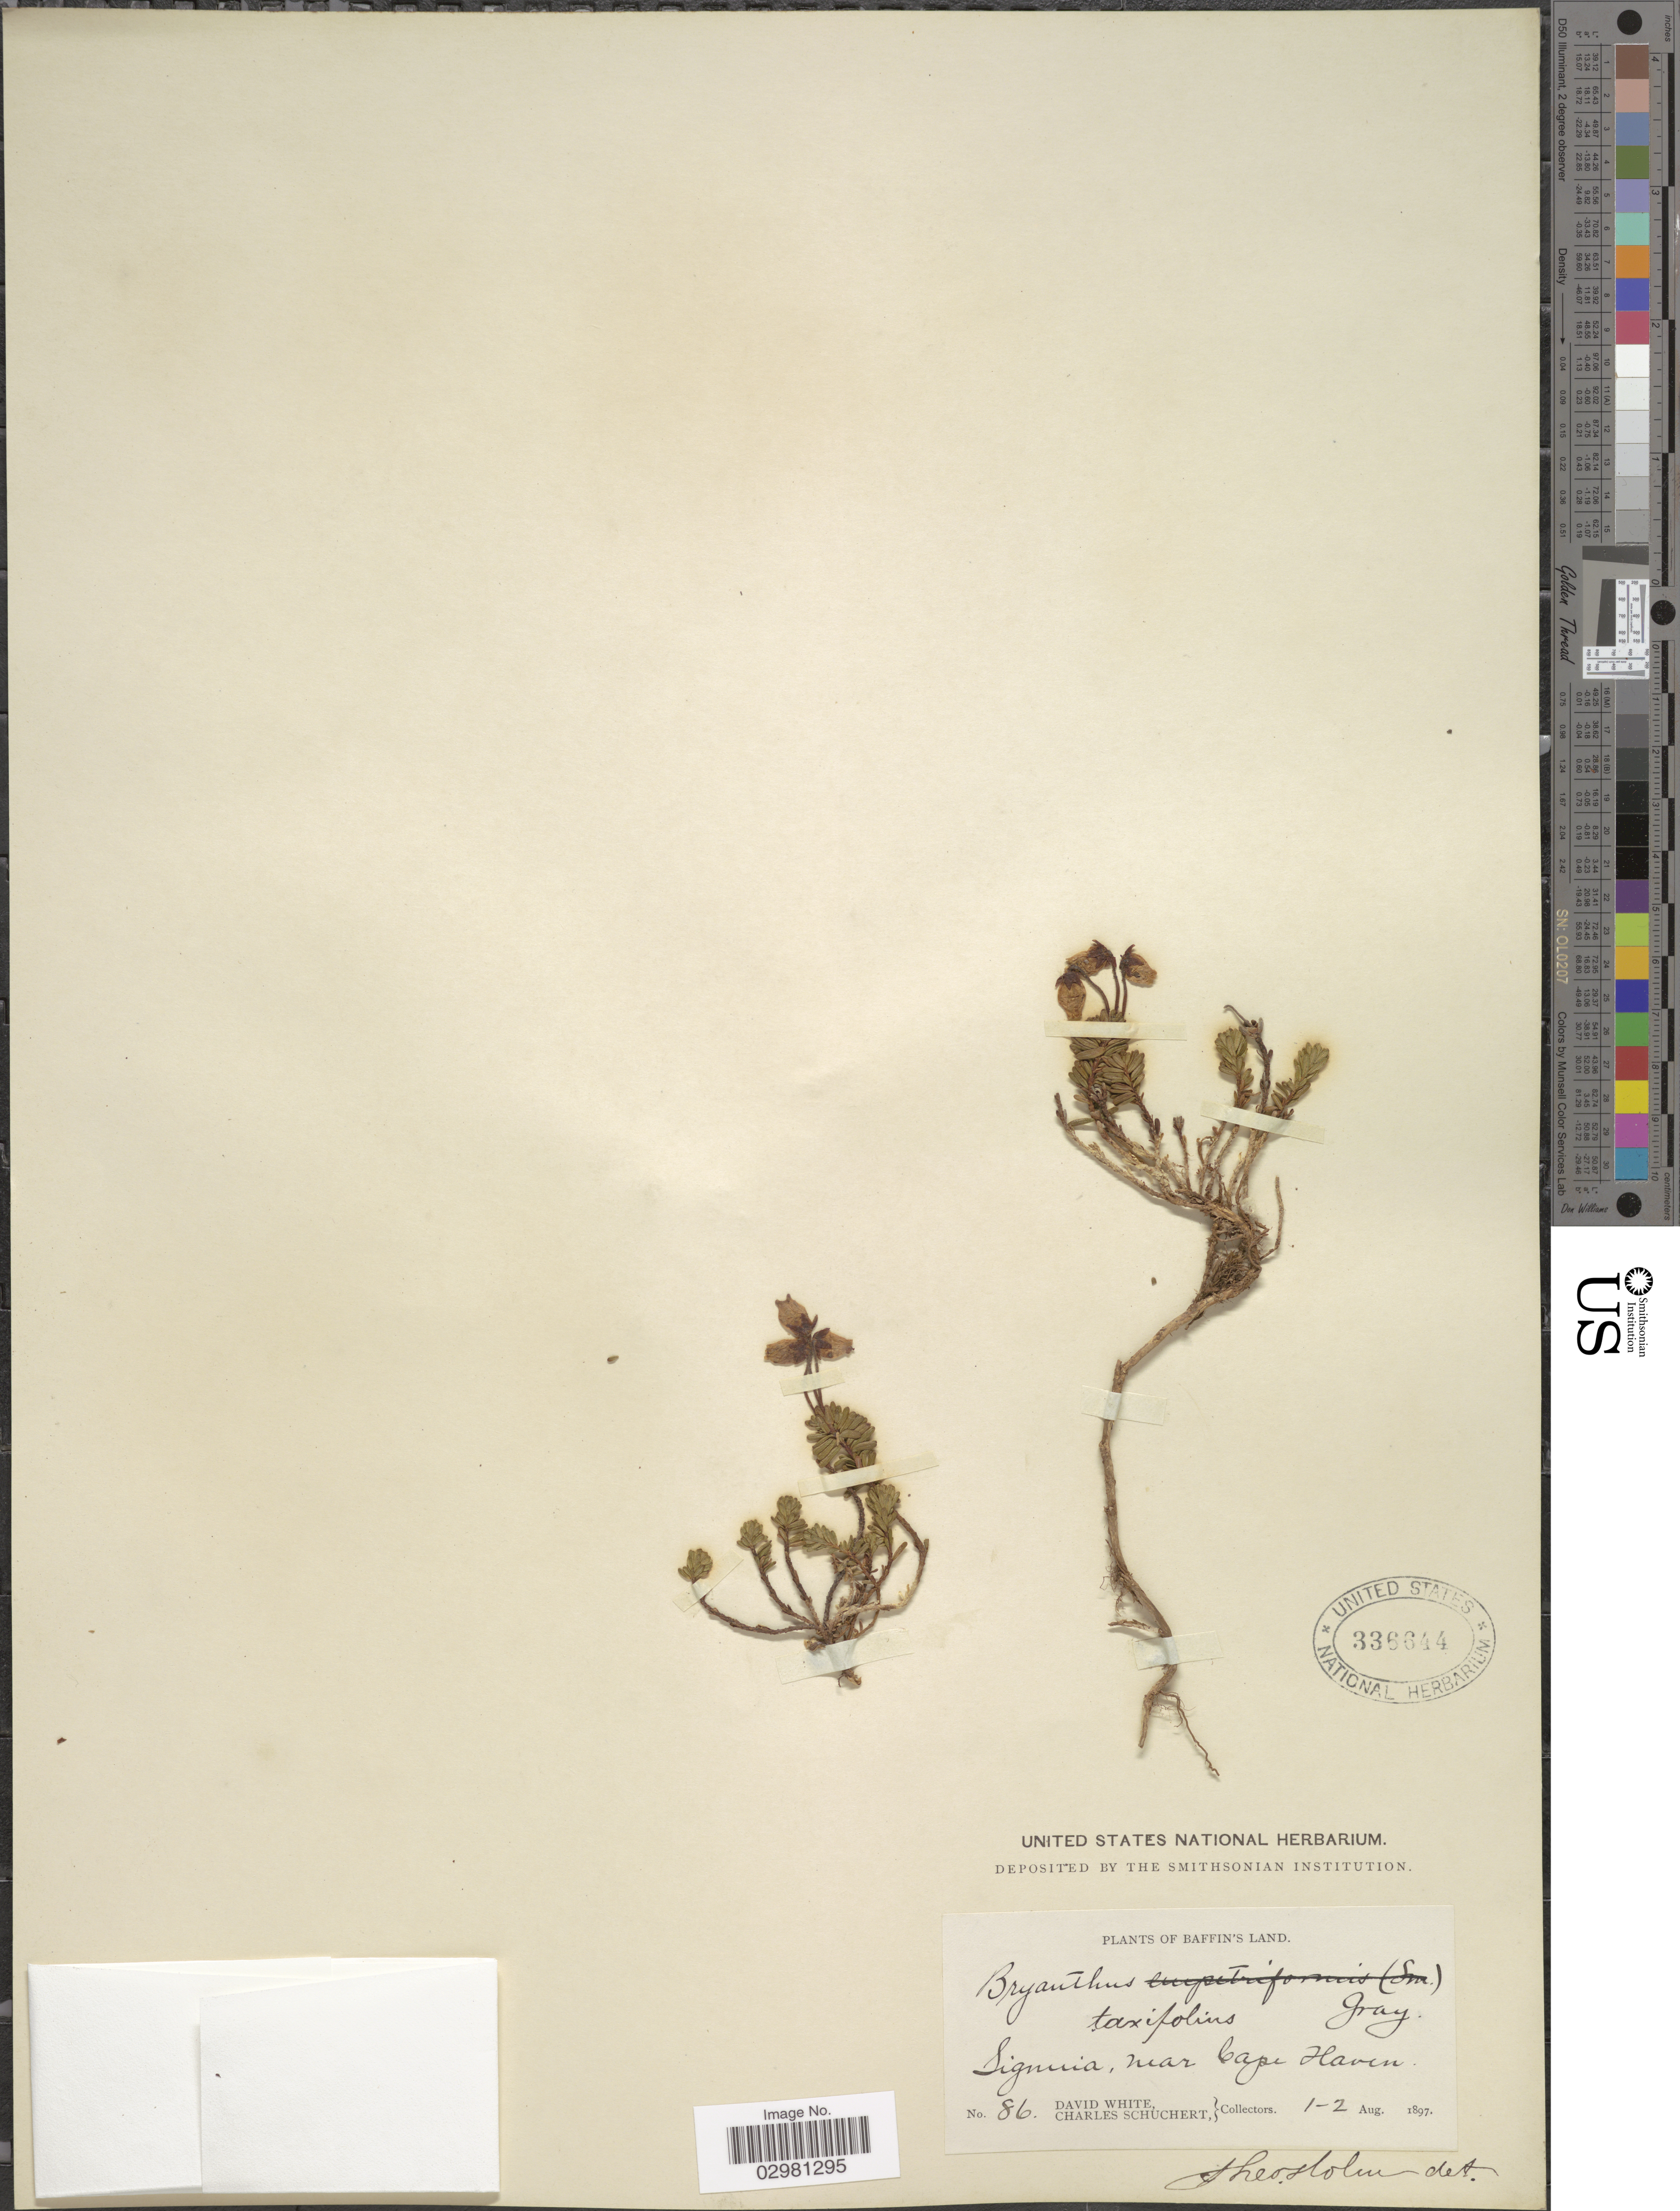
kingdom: Plantae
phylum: Tracheophyta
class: Magnoliopsida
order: Ericales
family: Ericaceae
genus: Phyllodoce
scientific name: Phyllodoce caerulea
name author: (L.) Bab.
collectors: D. White & C. Schuchert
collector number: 86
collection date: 1897-08-01/1897-08-02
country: Canada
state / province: Nunavut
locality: Baffin's Land, Signuia, near Cape Haven.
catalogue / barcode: US 336644